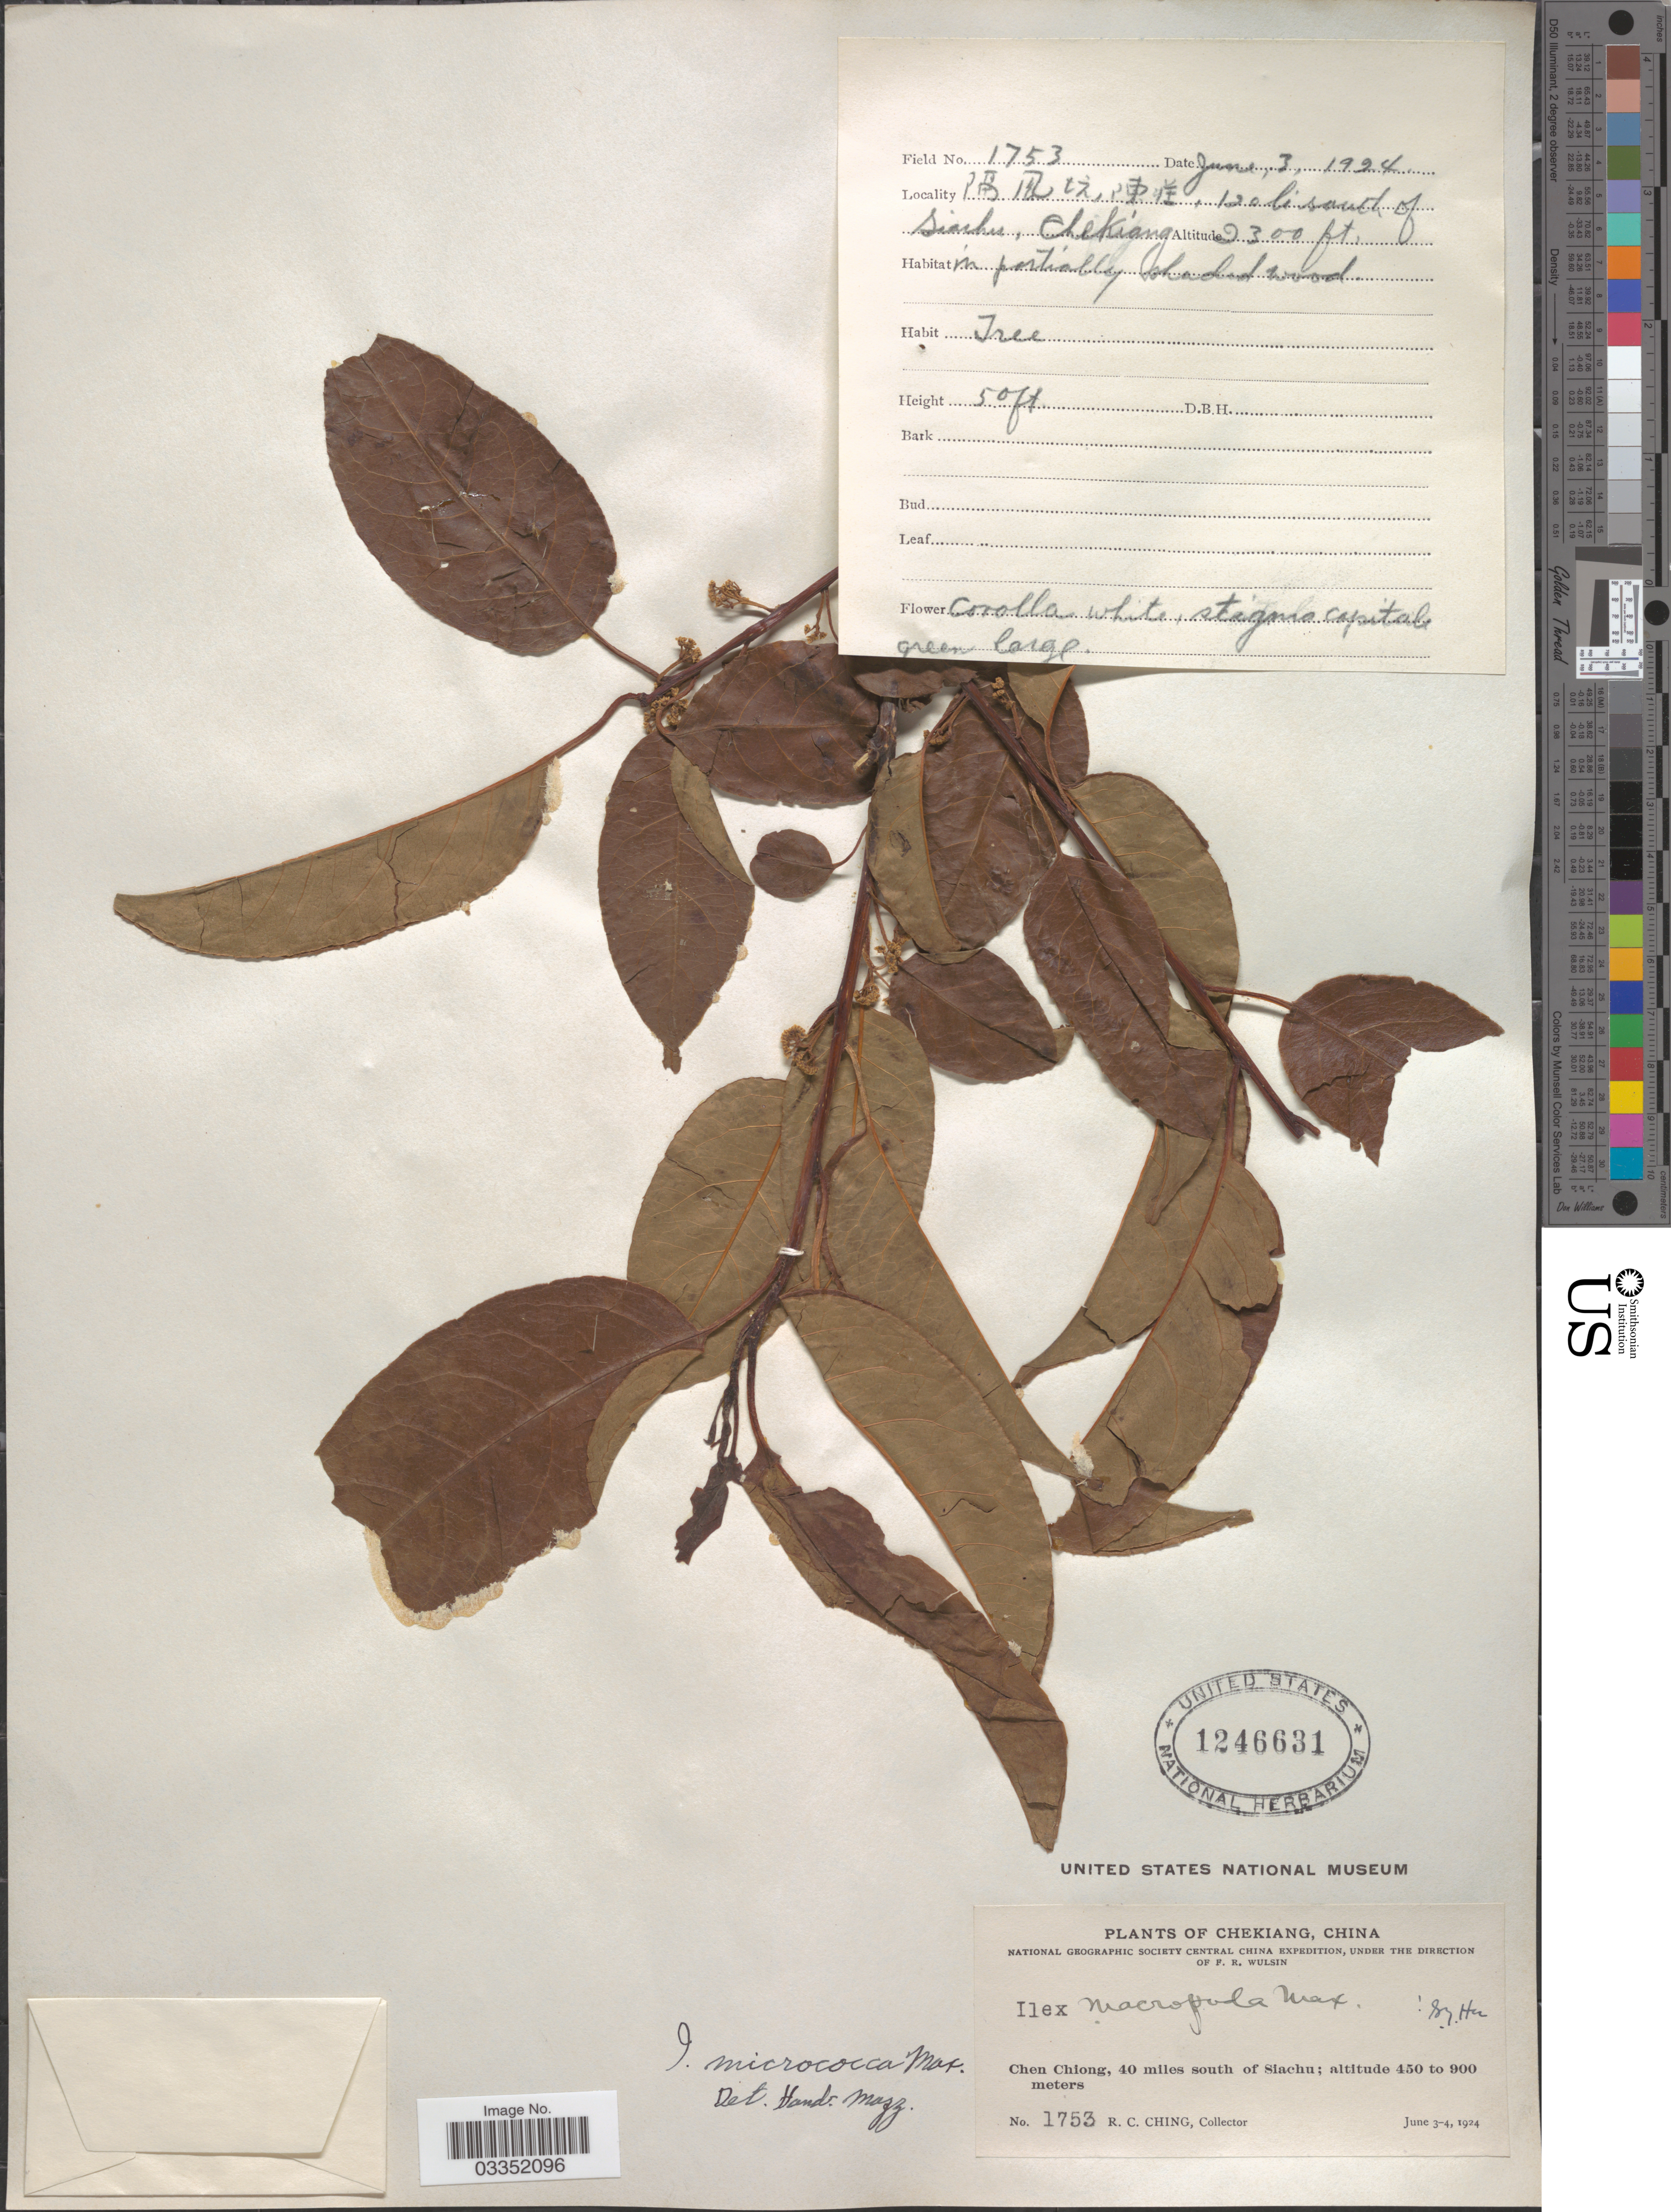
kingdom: Plantae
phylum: Tracheophyta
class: Magnoliopsida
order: Aquifoliales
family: Aquifoliaceae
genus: Ilex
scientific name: Ilex micrococca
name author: Maxim.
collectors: R. C. Ching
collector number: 1753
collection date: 1924-06-03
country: China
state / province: Zhejiang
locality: Chekiang. Chen Chiong, 40 miles south of Siachu. X, 120 li south of Siachu.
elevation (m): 701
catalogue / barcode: US 1246631